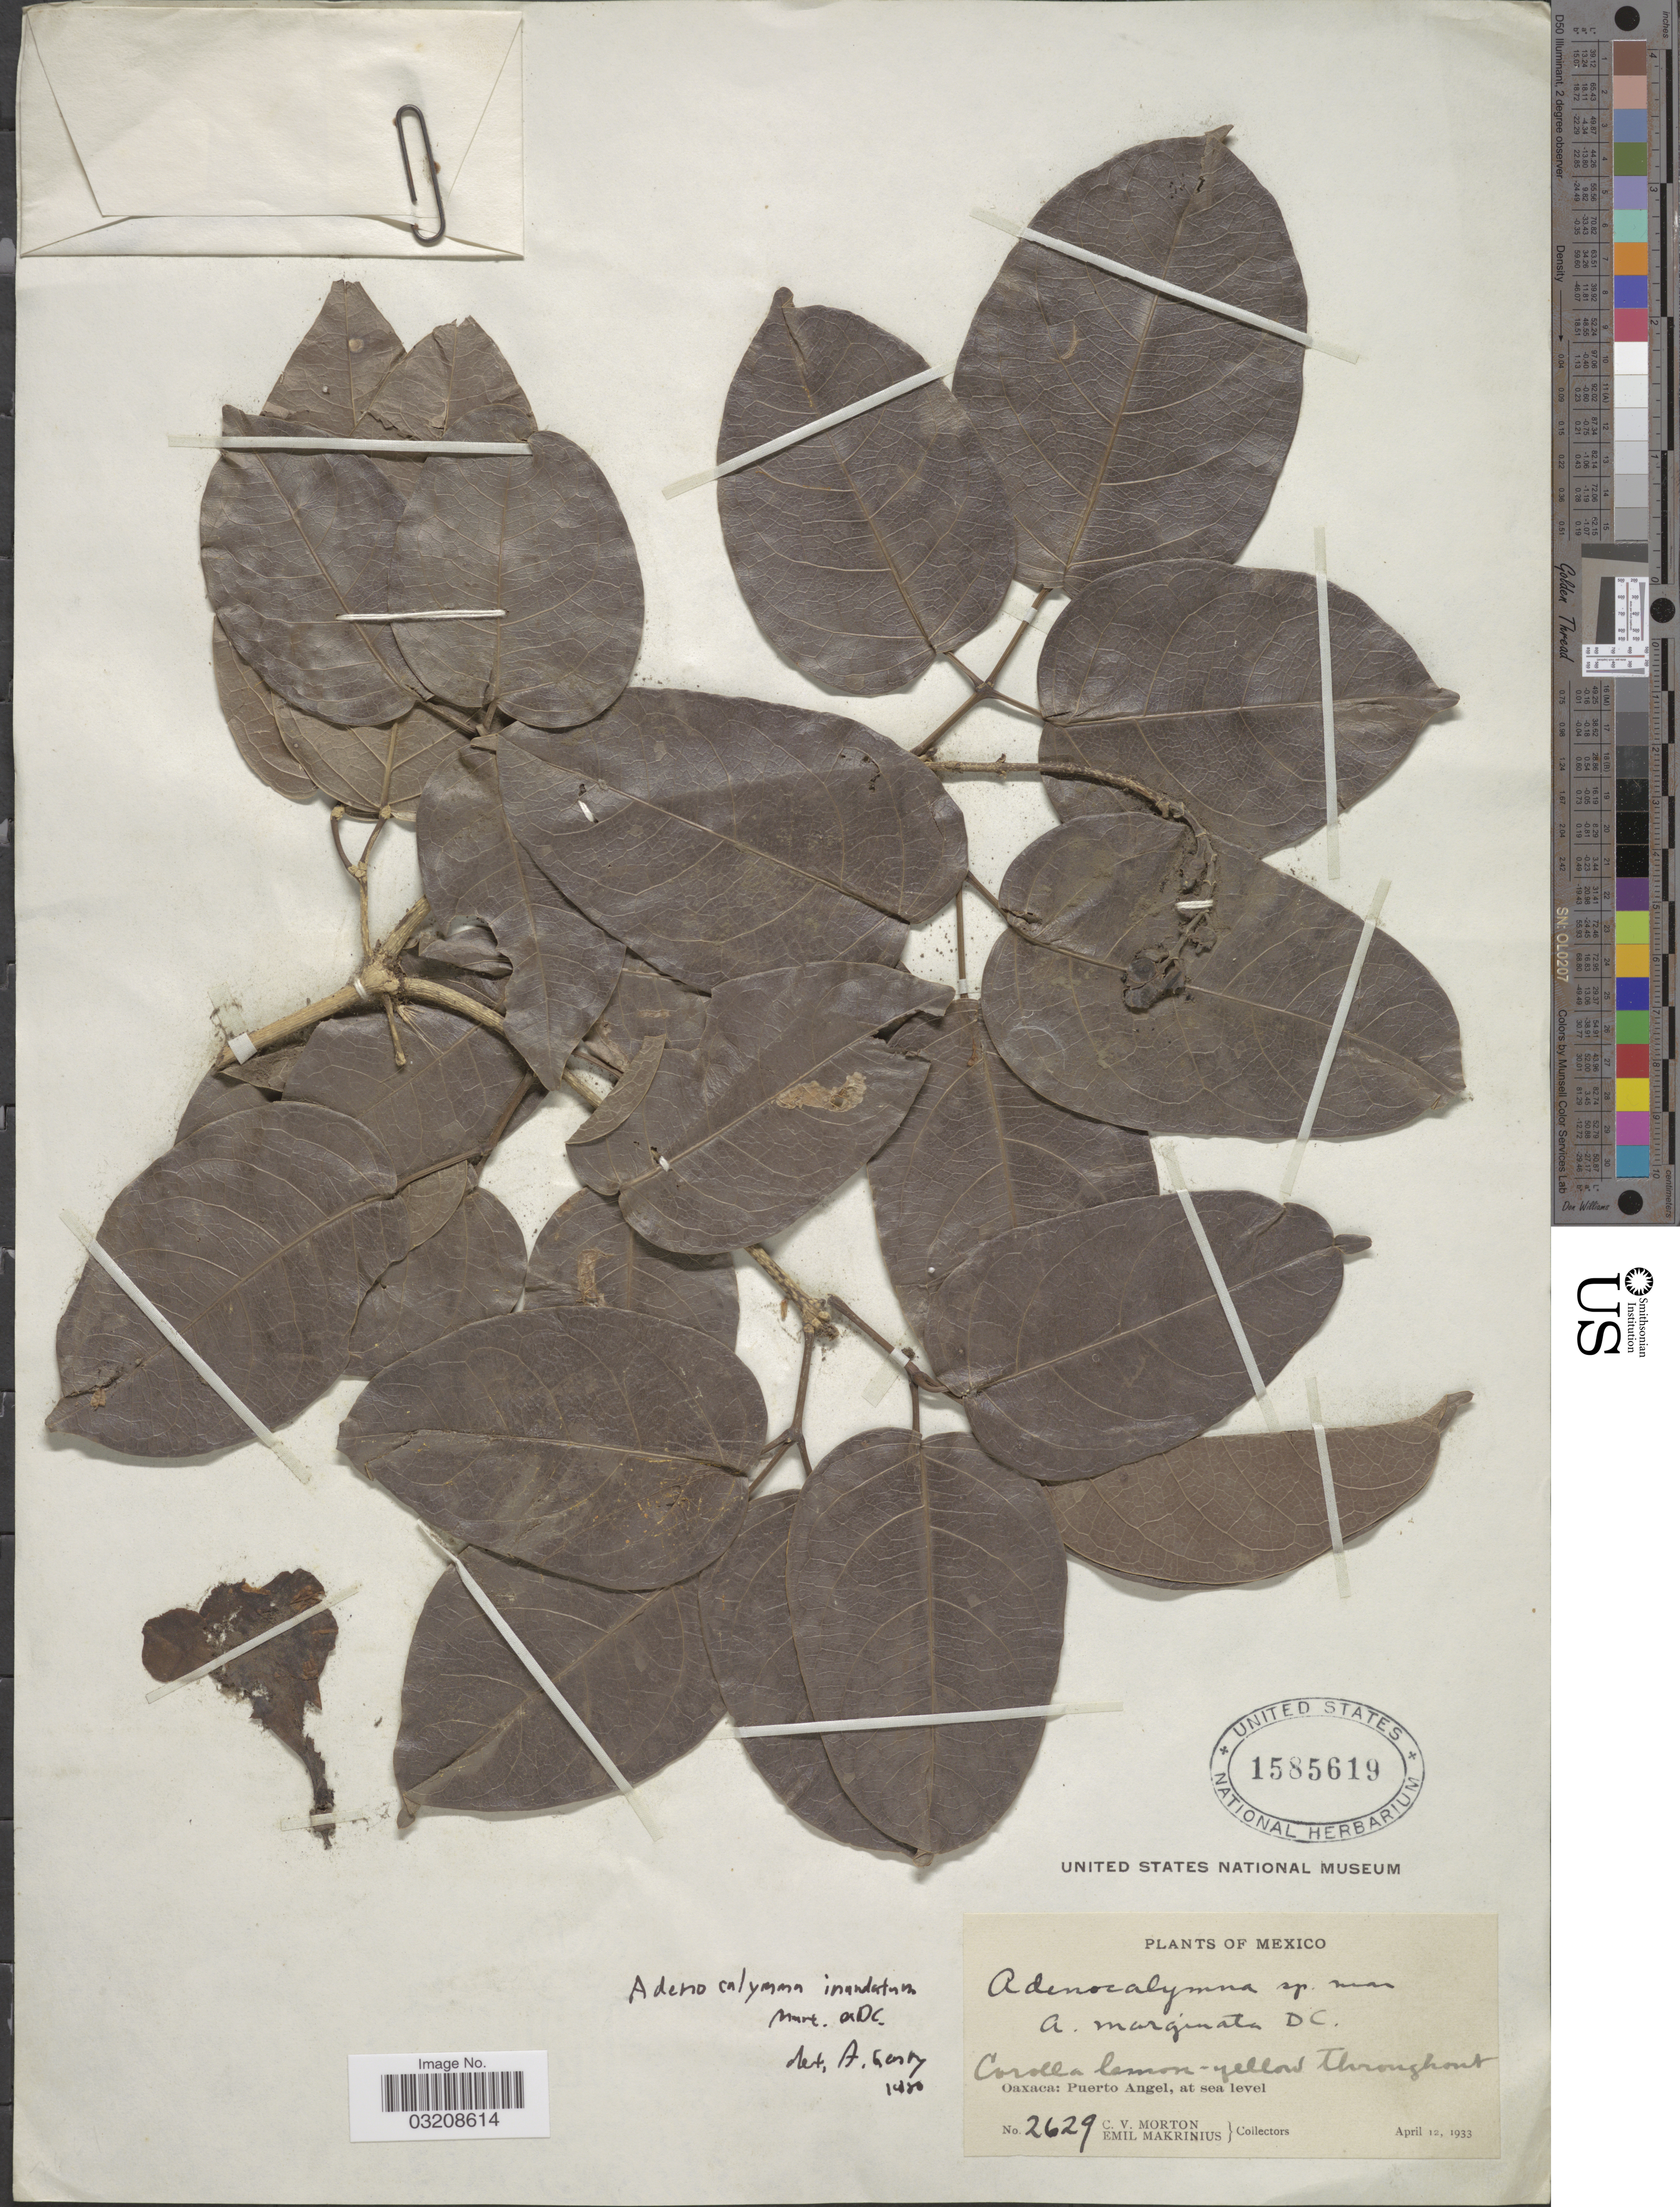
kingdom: Plantae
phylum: Tracheophyta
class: Magnoliopsida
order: Lamiales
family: Bignoniaceae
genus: Adenocalymma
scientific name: Adenocalymma inundatum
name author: Mart. ex DC.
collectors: C. V. Morton & E. Makrinius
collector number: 2629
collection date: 1933-04-12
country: Mexico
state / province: Oaxaca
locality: Puerto Angel.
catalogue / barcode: US 1585619